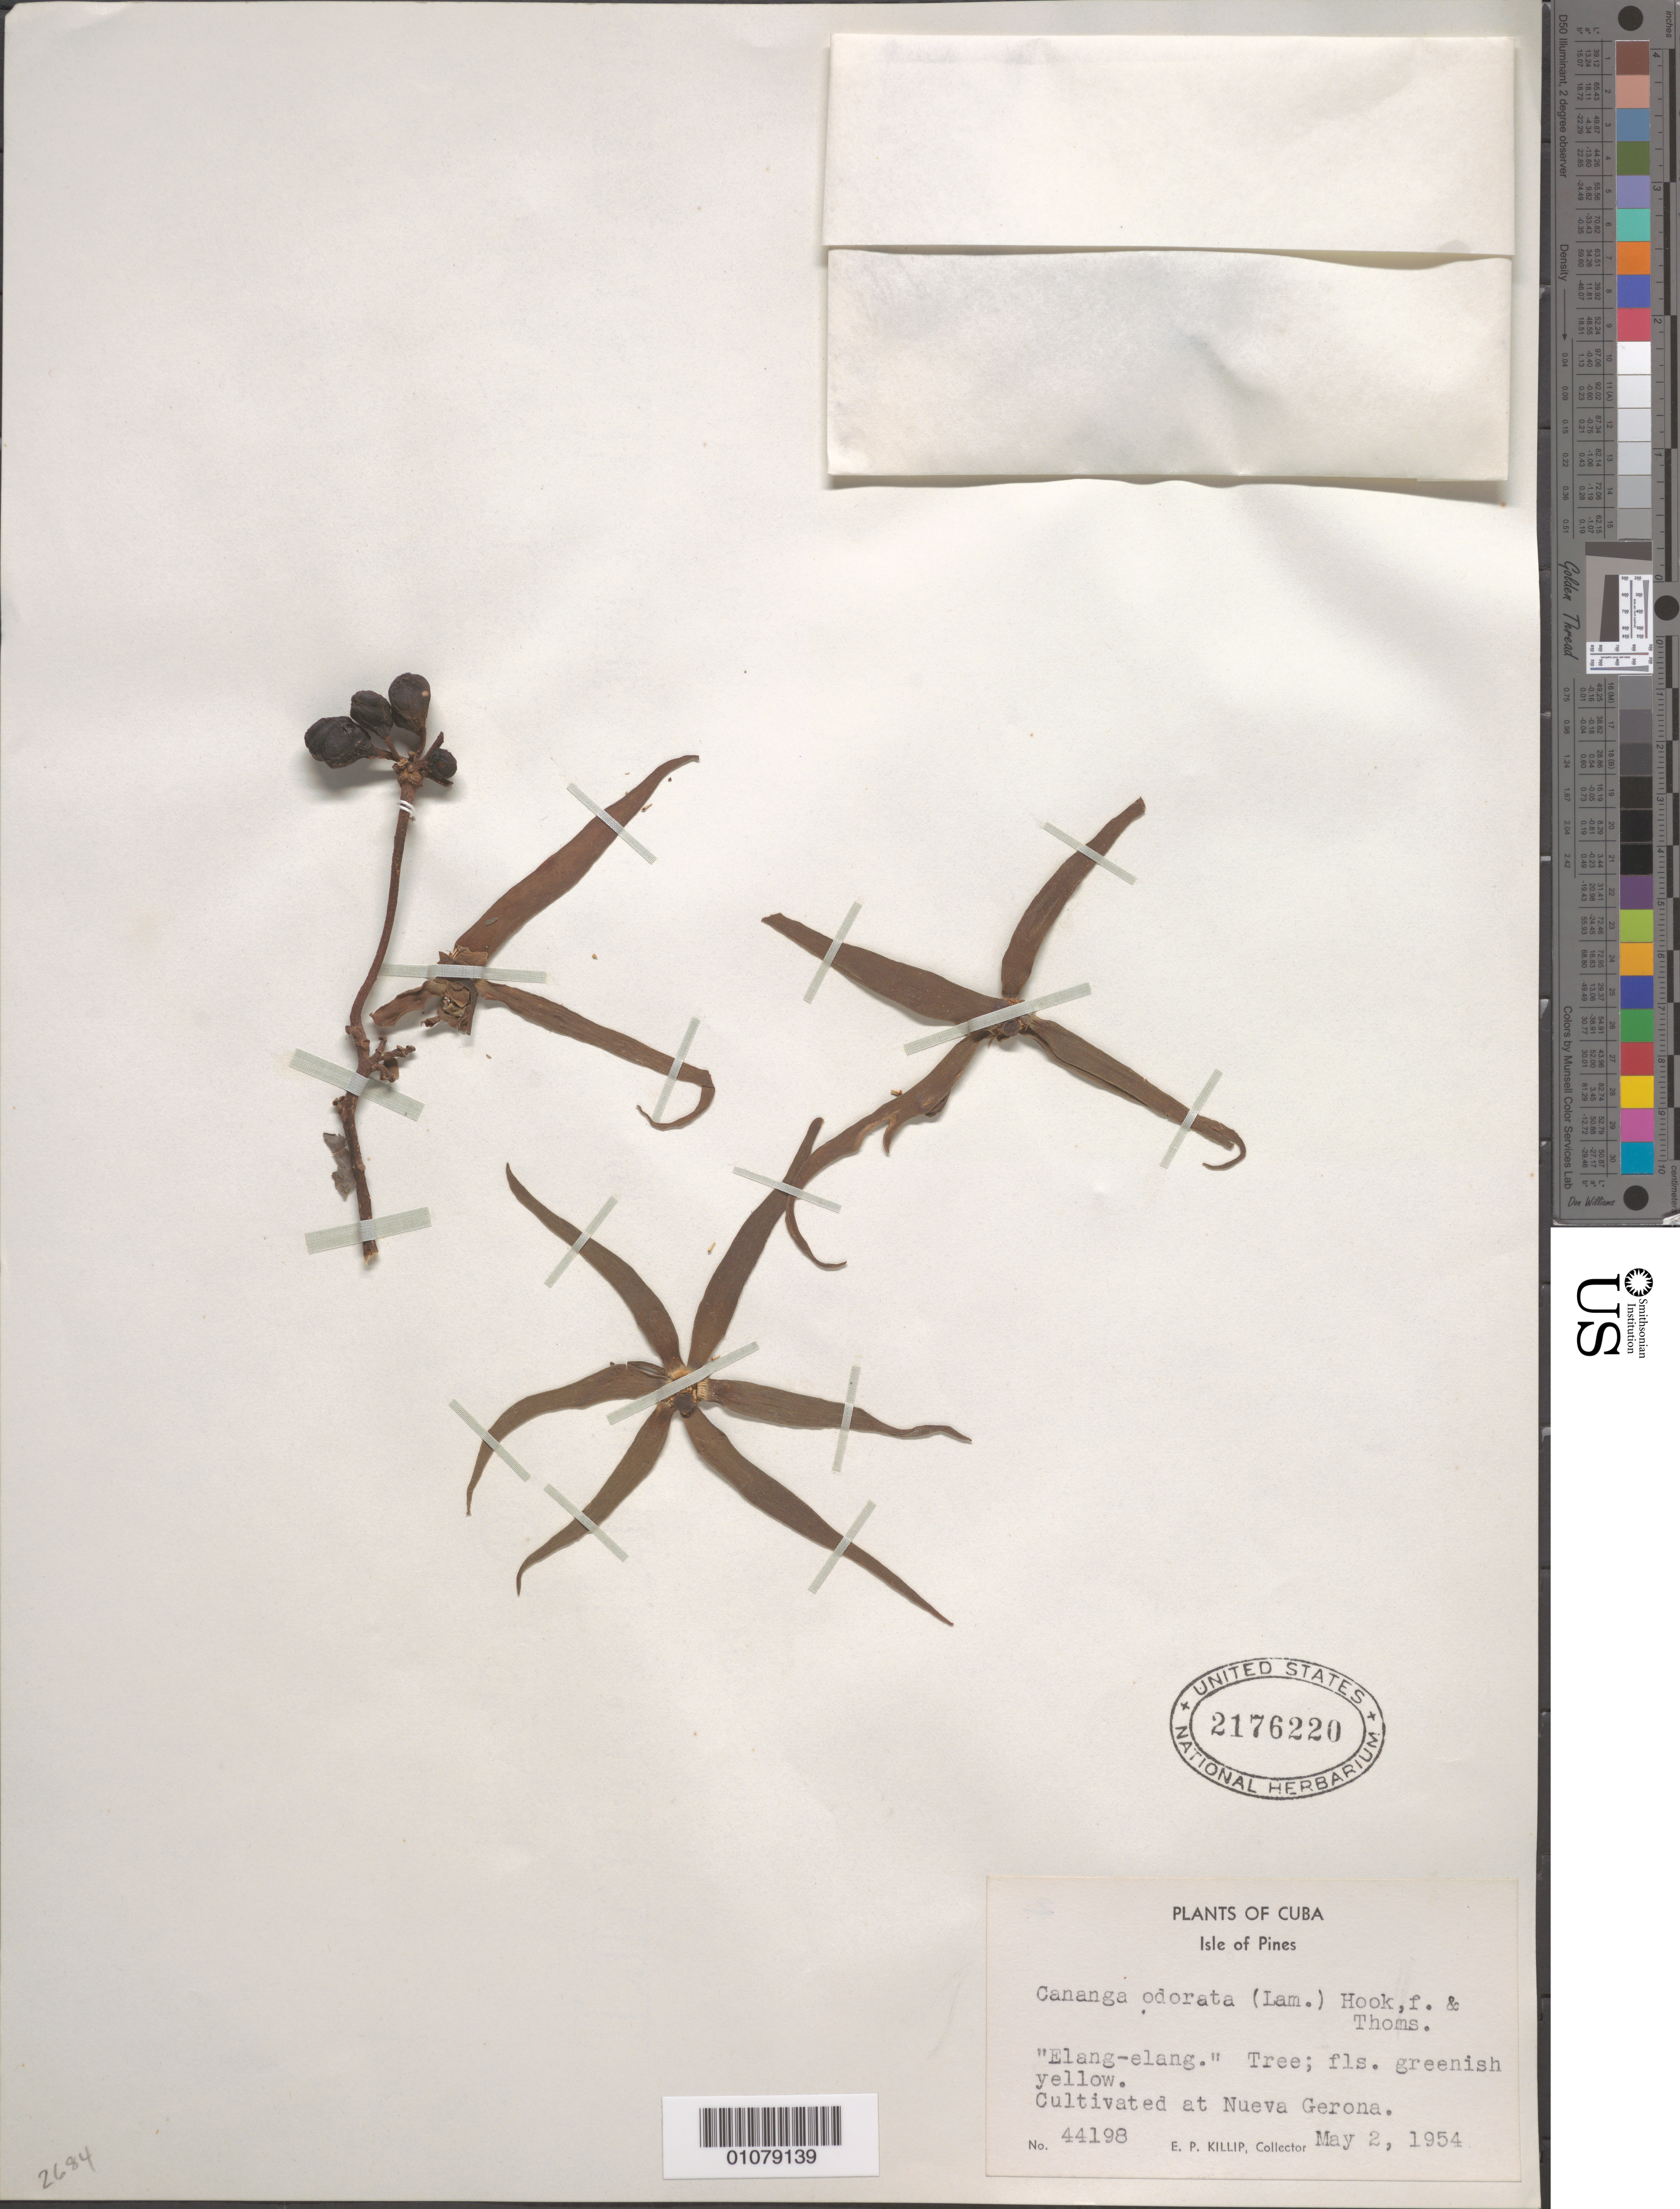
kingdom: Plantae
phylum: Tracheophyta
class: Magnoliopsida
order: Magnoliales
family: Annonaceae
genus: Cananga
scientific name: Cananga odorata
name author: (Lam.) Hook. f. & Thomson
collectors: E. P. Killip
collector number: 44198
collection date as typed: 02 May 1954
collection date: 1954-05-02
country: Cuba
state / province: Isla de La Juventud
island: Isla de la Juventud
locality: Isle of Pines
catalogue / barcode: US 2176220